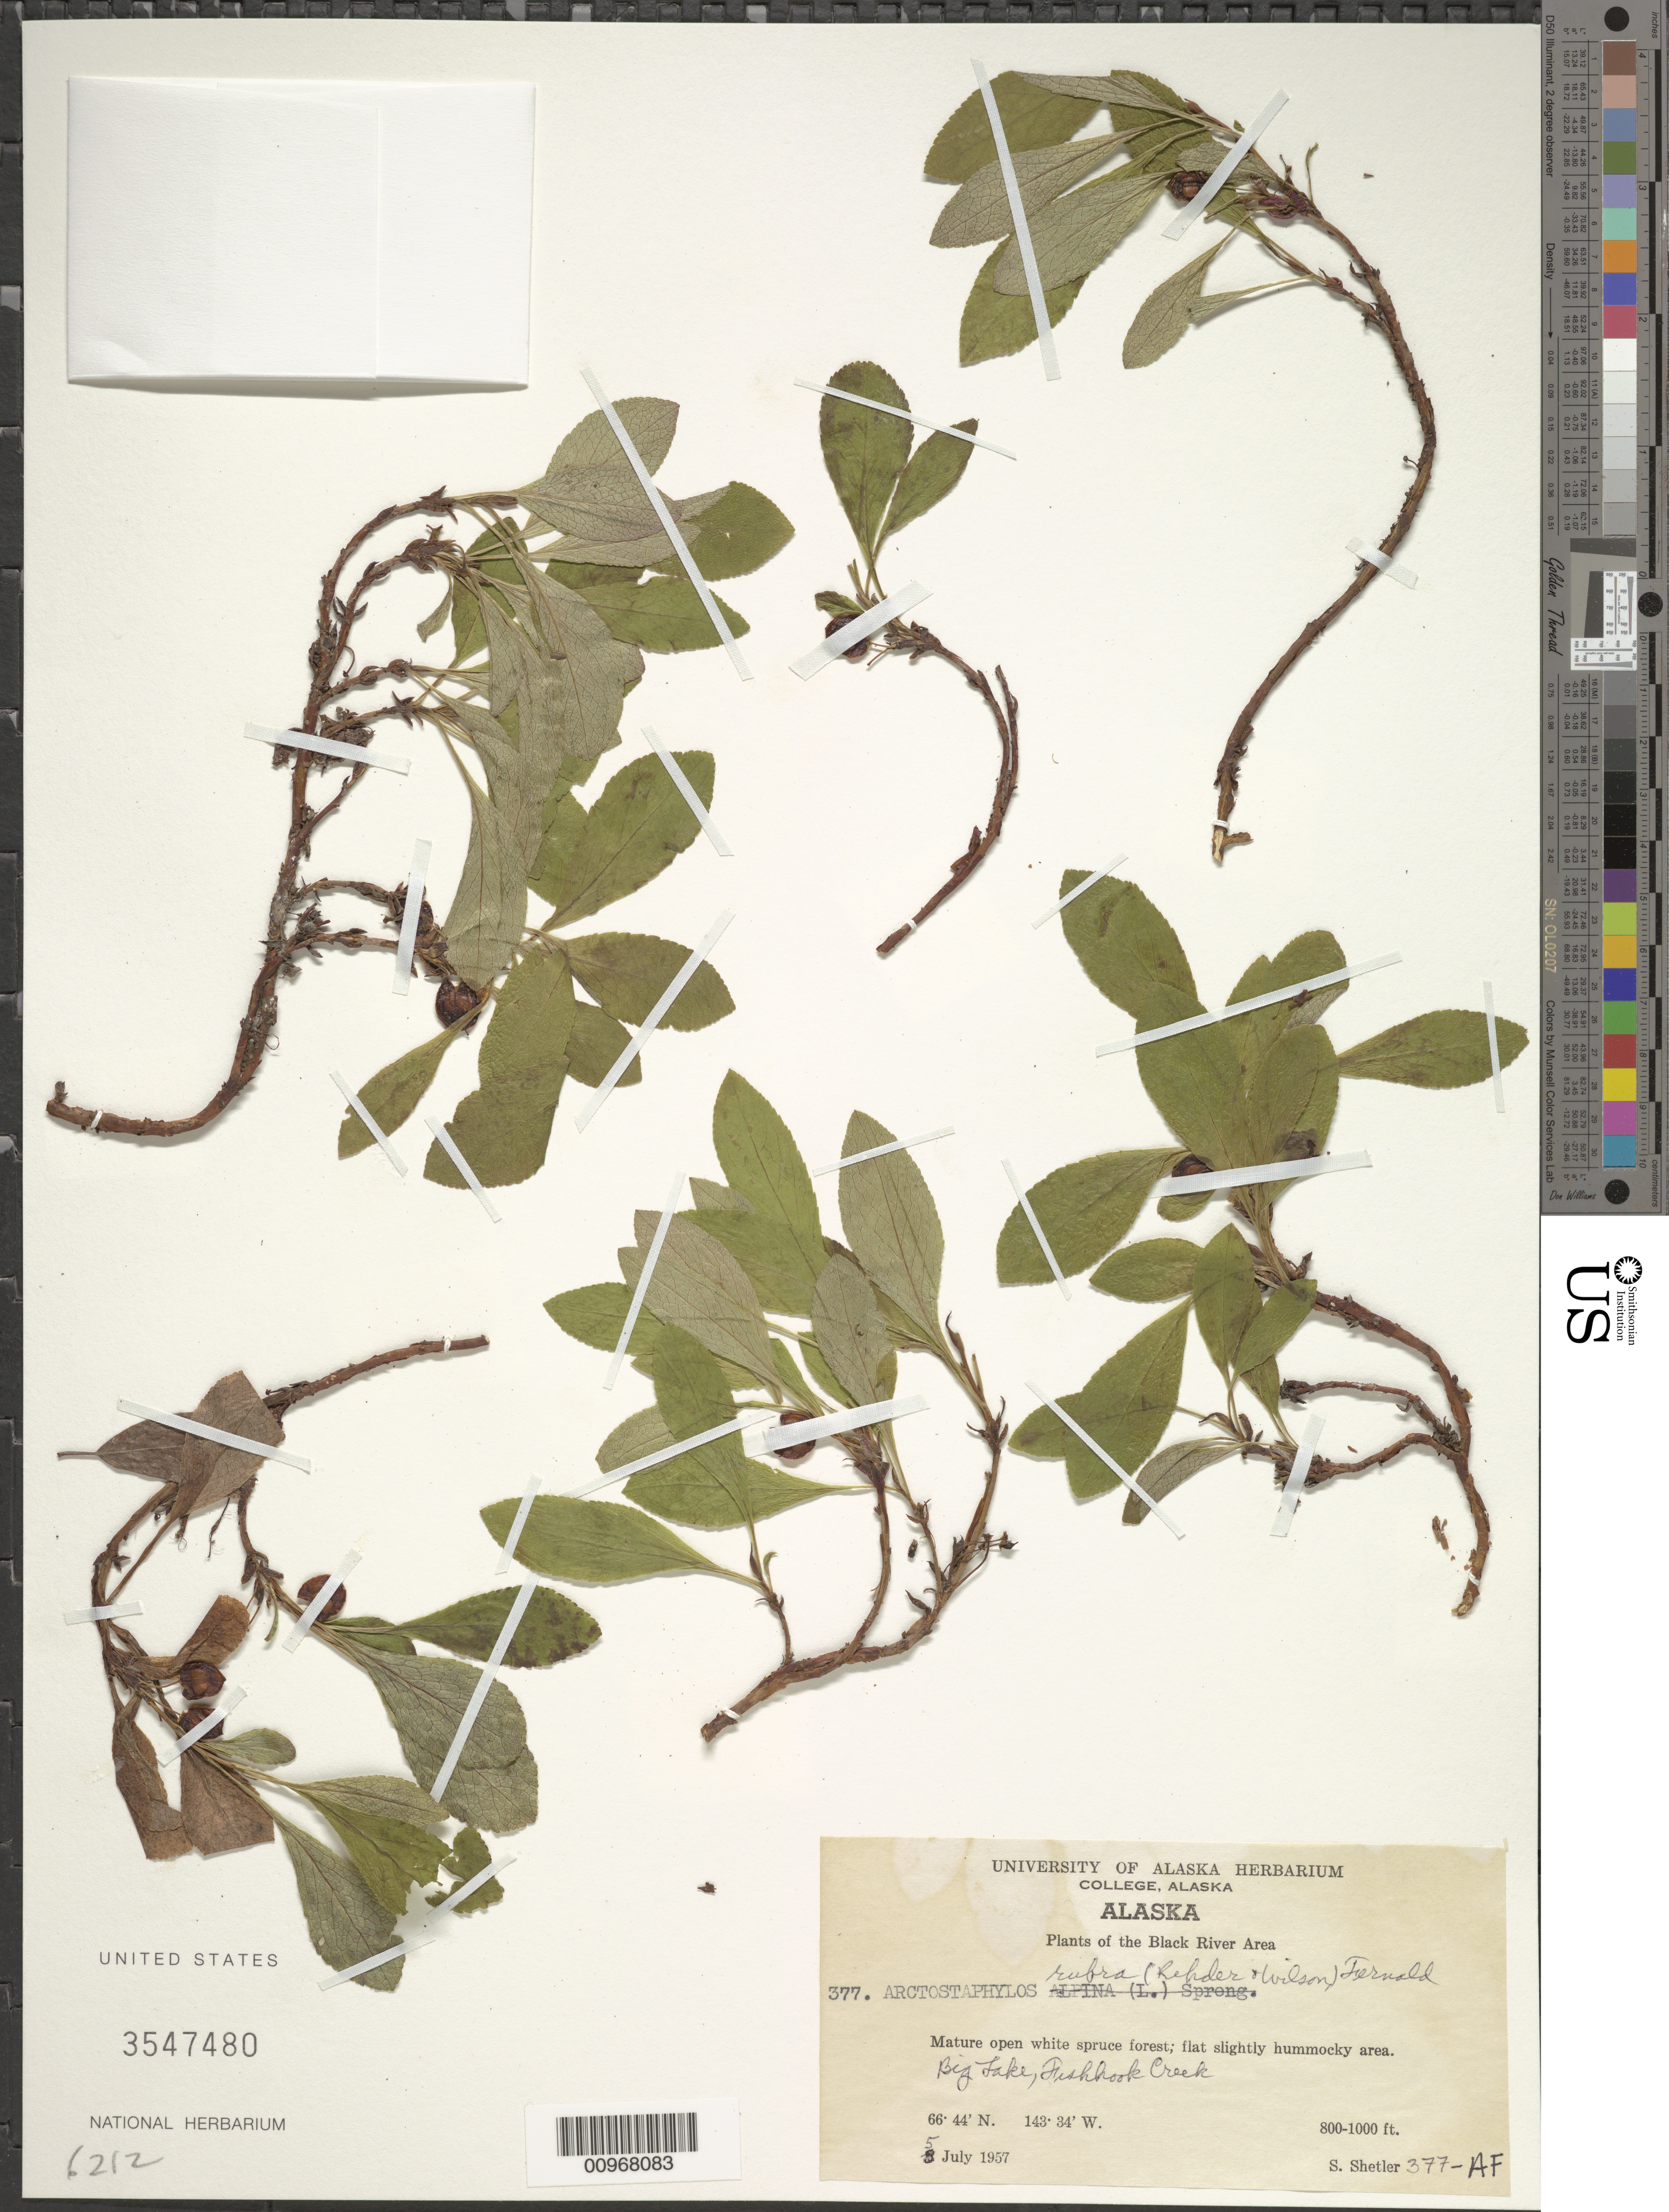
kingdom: Plantae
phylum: Tracheophyta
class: Magnoliopsida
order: Ericales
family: Ericaceae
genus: Arctostaphylos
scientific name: Arctostaphylos rubra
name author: (Rehder & E.H. Wilson) Fernald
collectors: S. Shetler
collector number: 337-AF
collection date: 1957-07-05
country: United States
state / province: Alaska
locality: The Black River Area. Big Lake, Fishhook Creek.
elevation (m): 244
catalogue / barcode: US 3547480